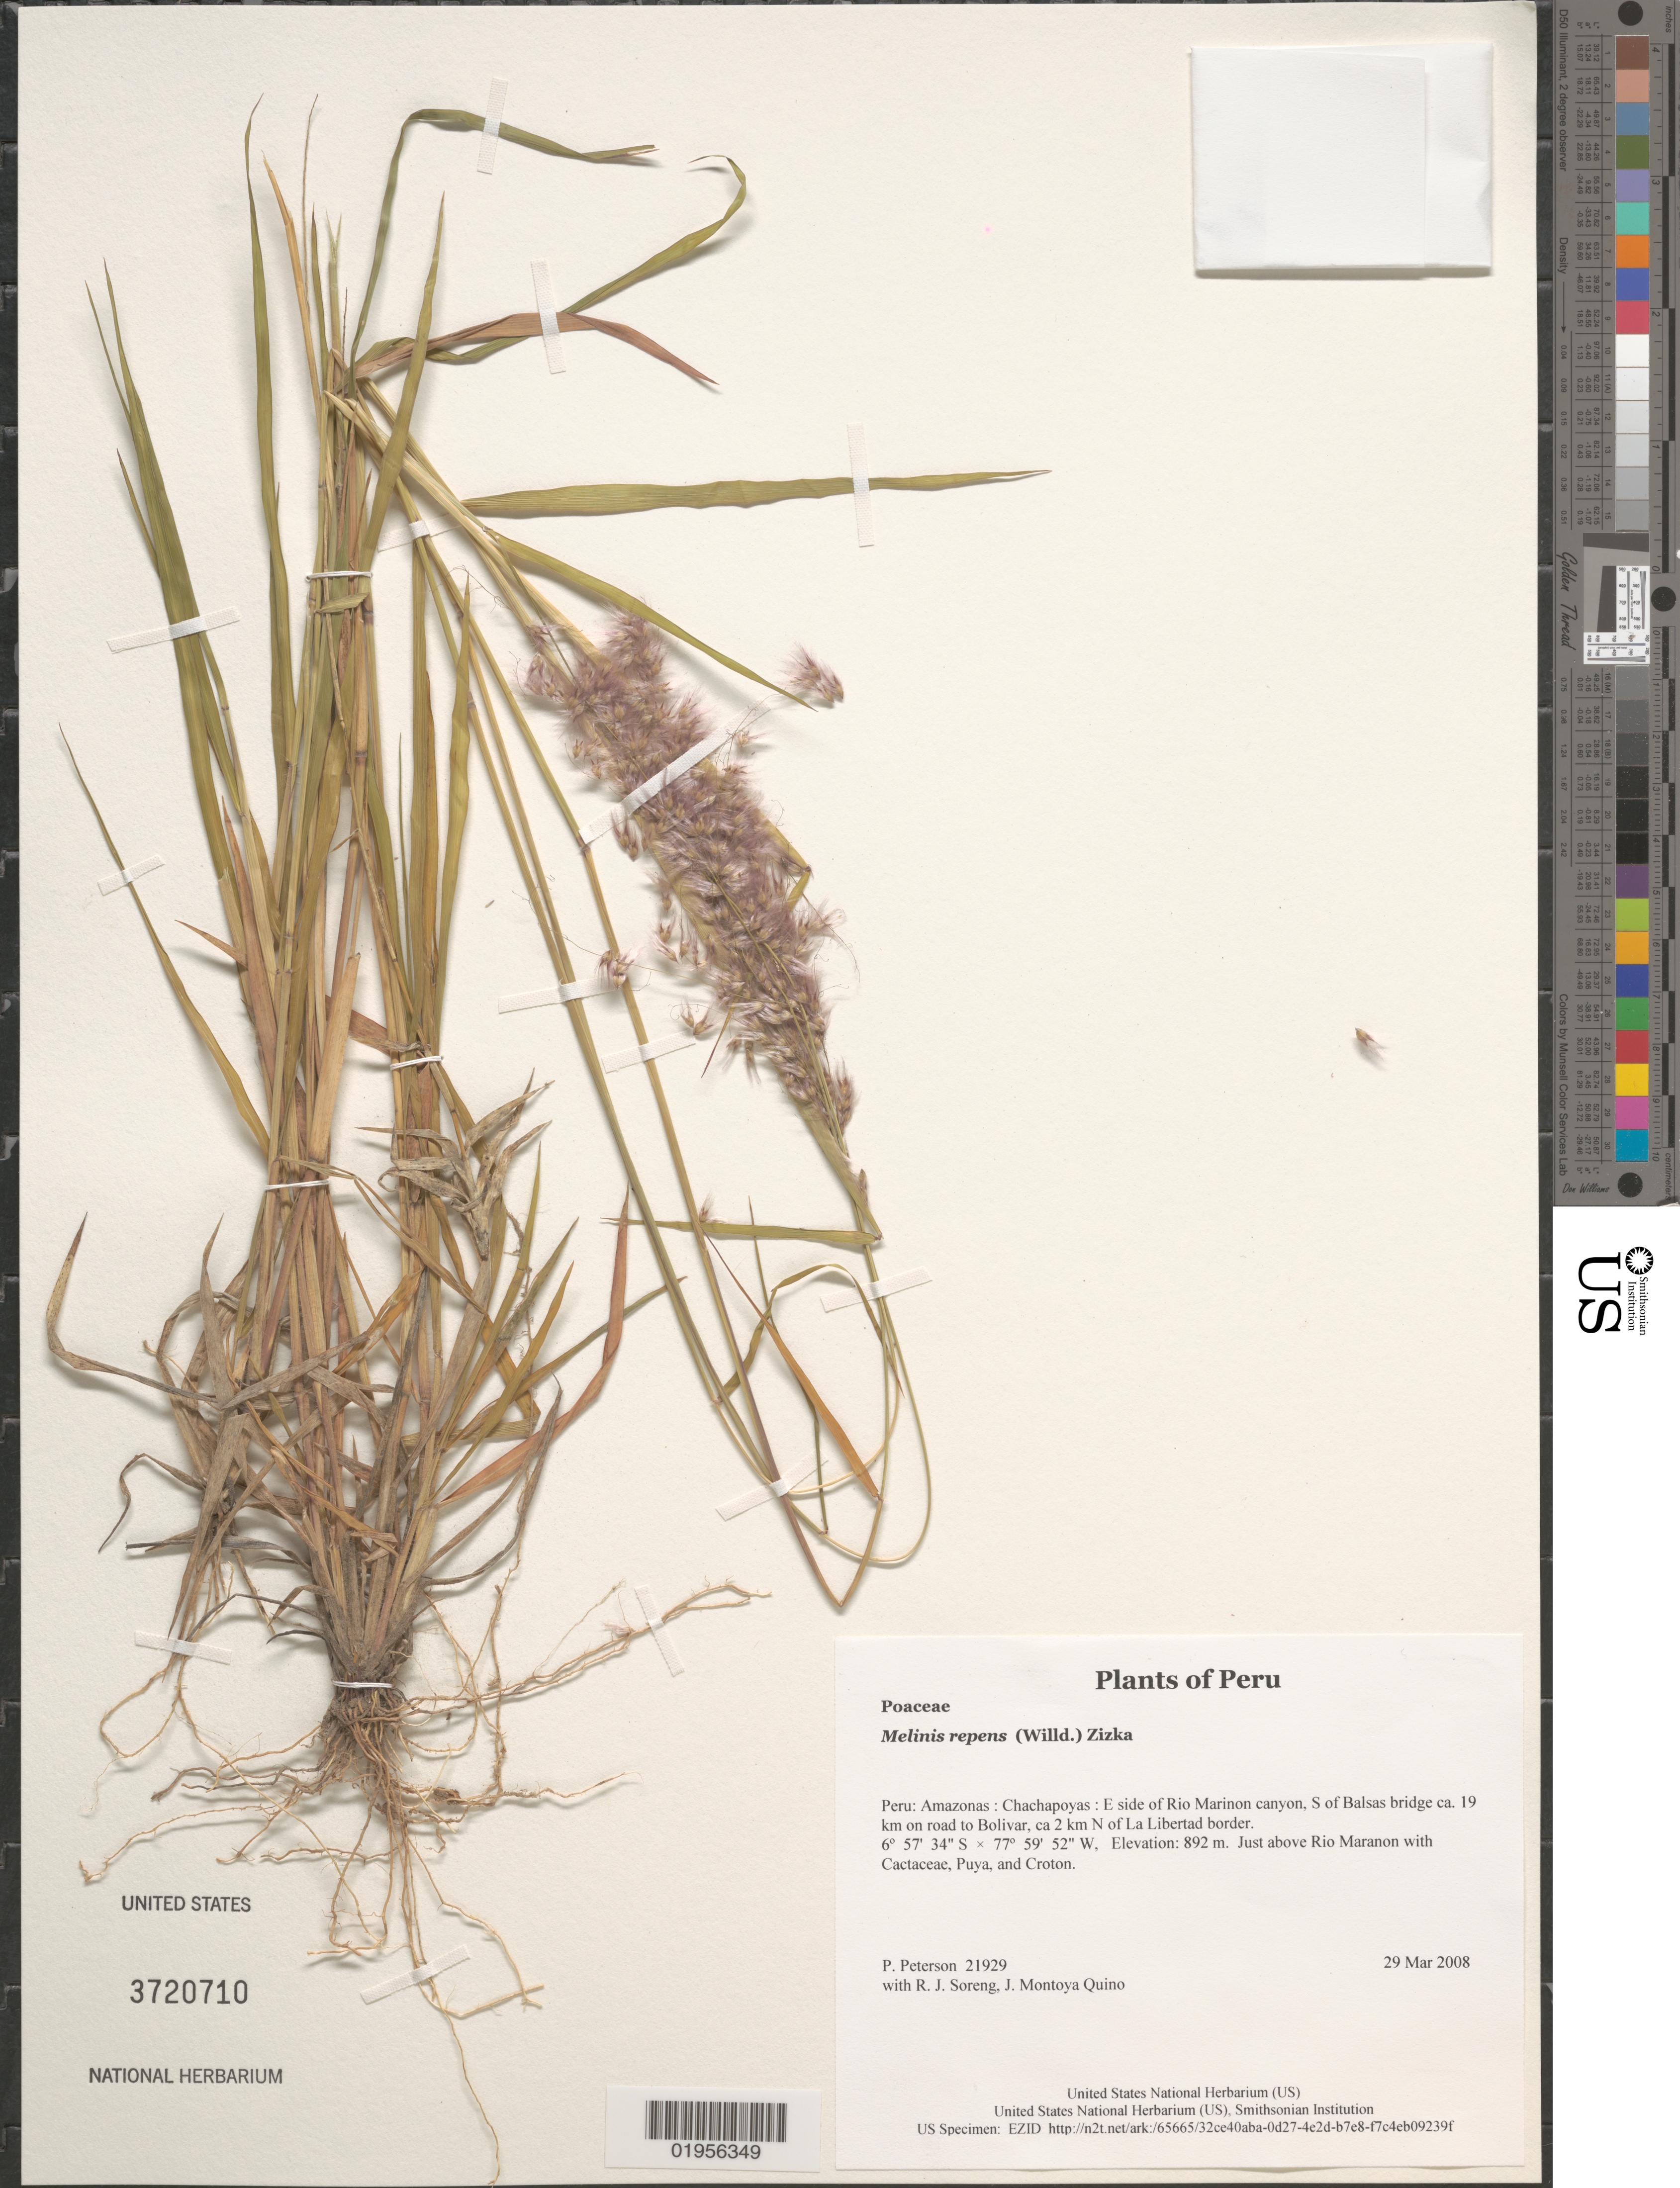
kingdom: Plantae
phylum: Tracheophyta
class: Liliopsida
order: Poales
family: Poaceae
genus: Melinis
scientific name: Melinis repens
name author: (Willd.) Zizka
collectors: P. M. Peterson, R. J. Soreng & J. Montoya Quino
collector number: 21929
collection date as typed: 29 Mar 2008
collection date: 2008-03-29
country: Peru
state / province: Amazonas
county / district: Chachapoyas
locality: E side of Rio Marinon canyon, S of Balsas bridge ca. 19 km on road to Bolivar, ca 2 km N of La Libertad border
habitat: Just above Rio Maranon with Cactaceae, Puya, and Croton.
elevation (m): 892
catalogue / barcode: US 3720710